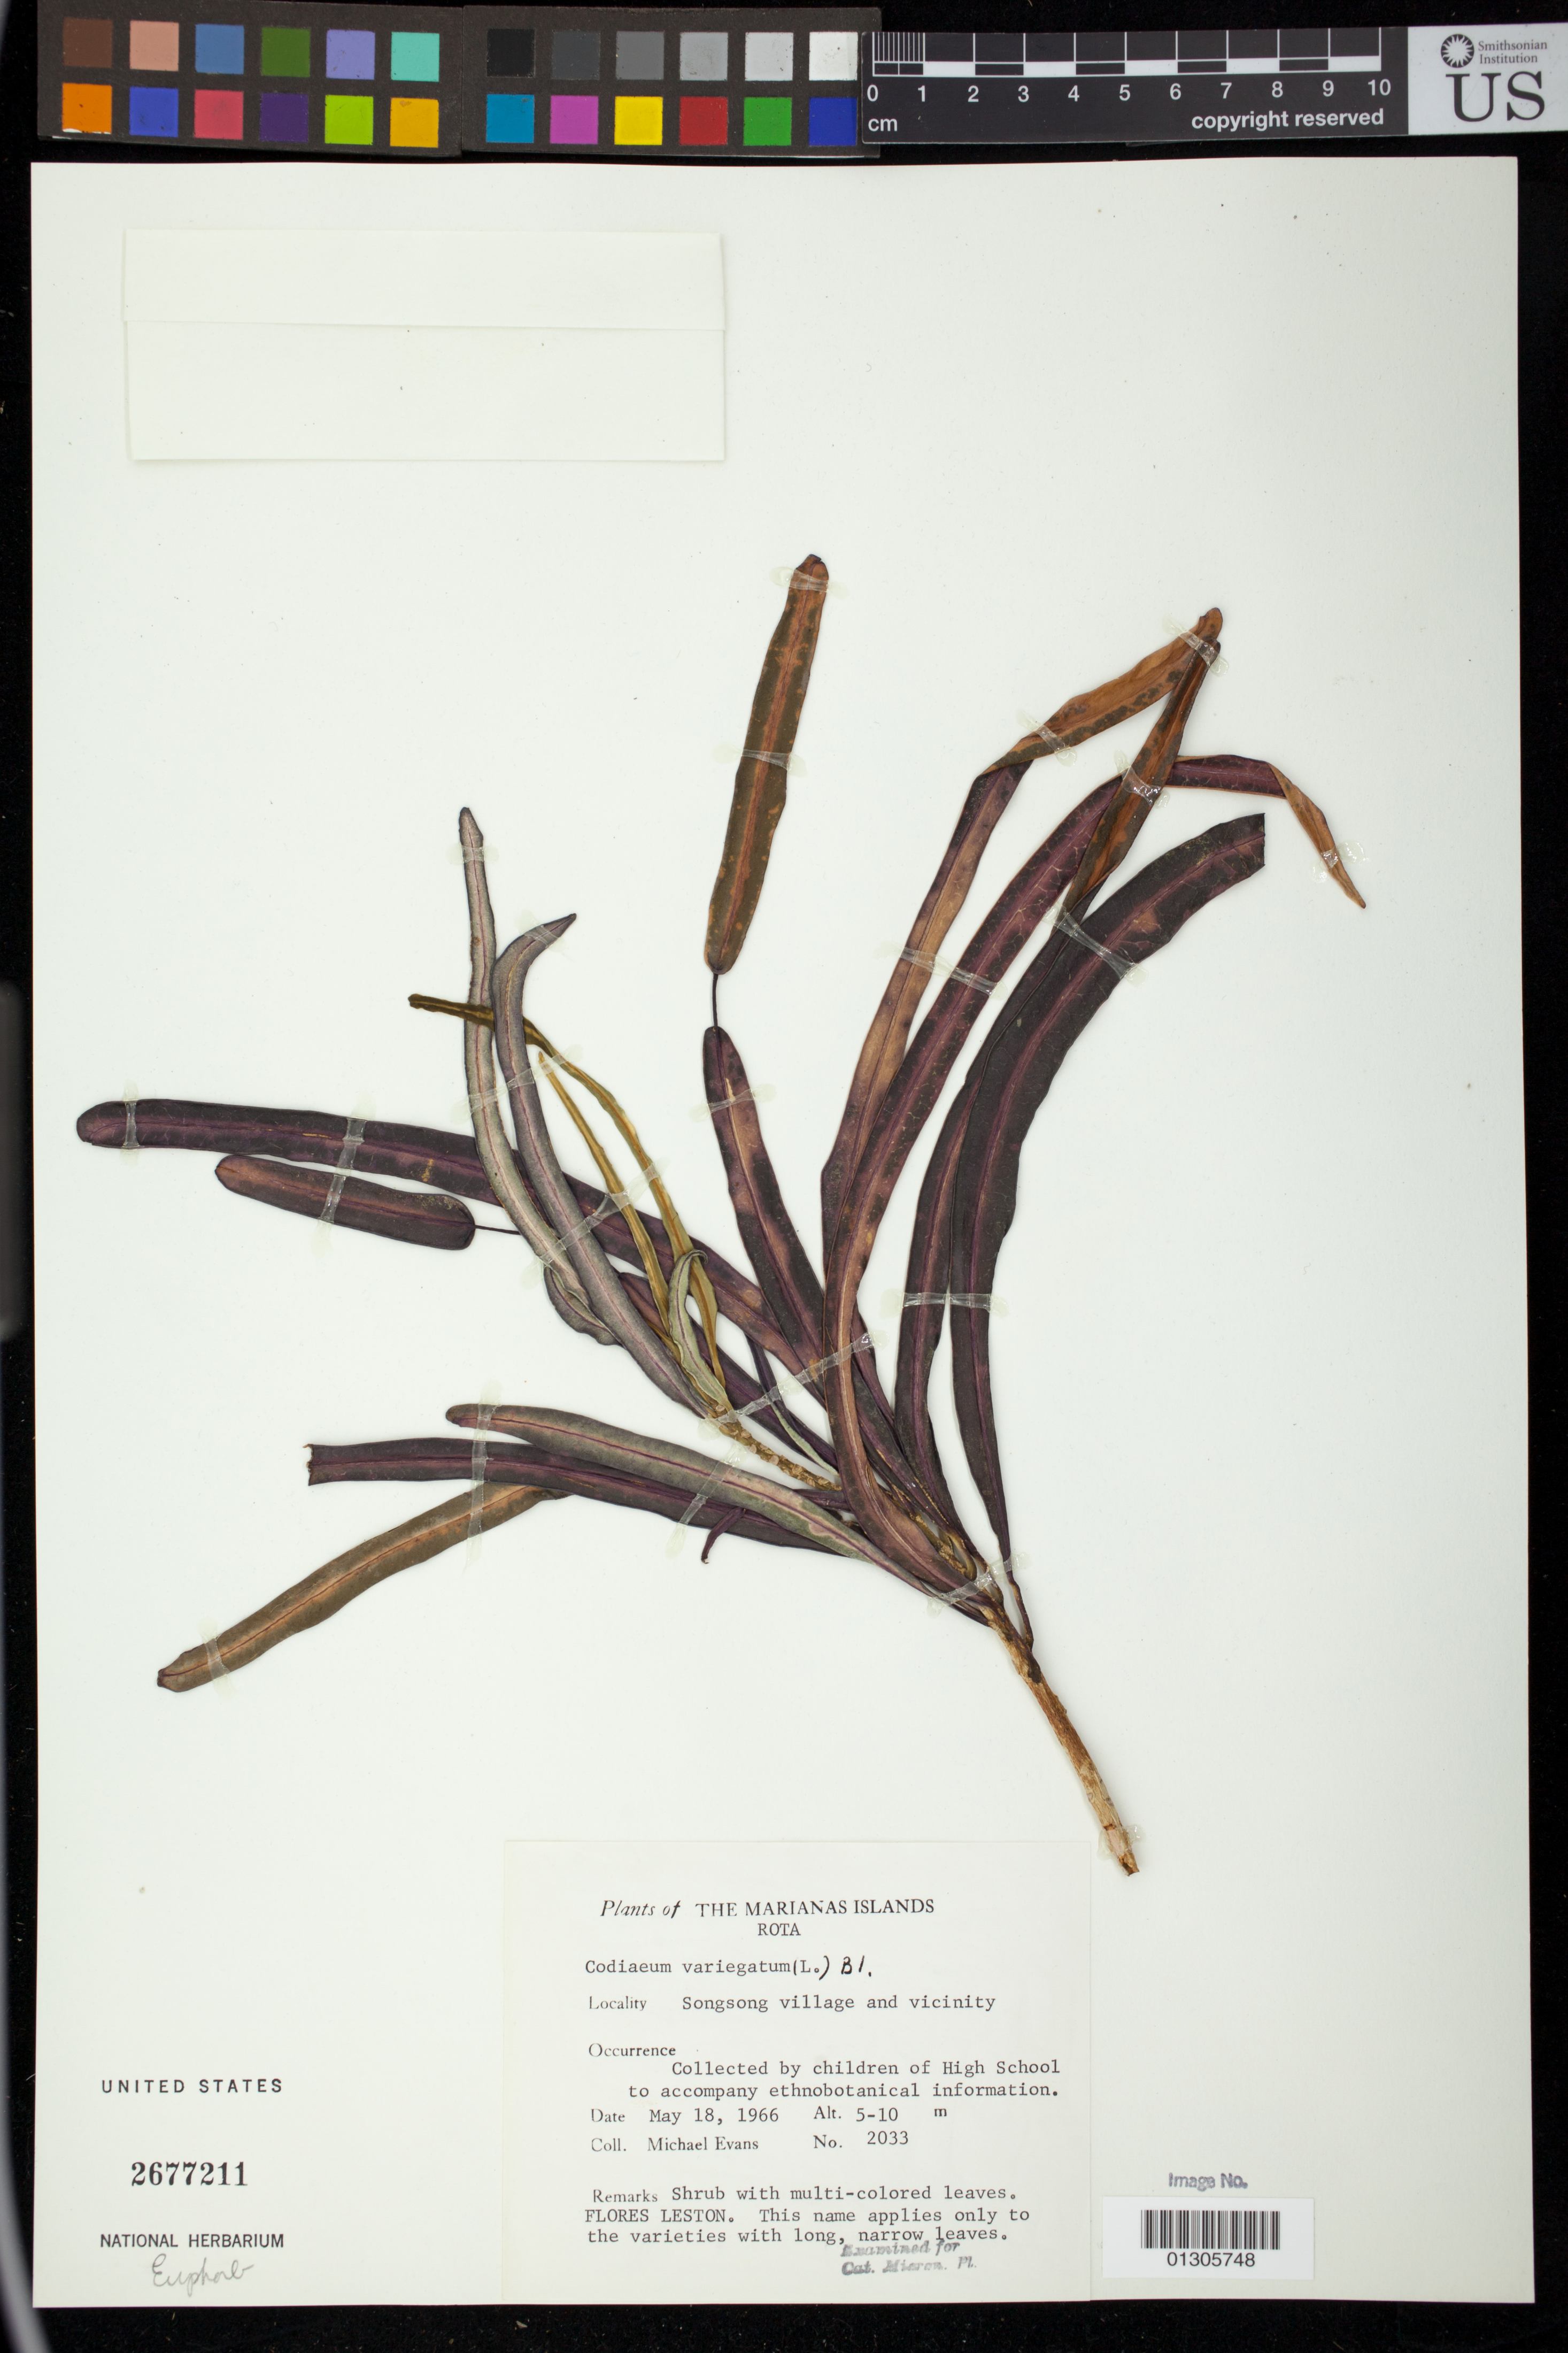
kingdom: Plantae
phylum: Tracheophyta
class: Magnoliopsida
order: Malpighiales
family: Euphorbiaceae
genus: Codiaeum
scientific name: Codiaeum variegatum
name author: (L.) Rumph. ex A. Juss.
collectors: M. Evans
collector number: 2033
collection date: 1966-05-18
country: Northern Mariana Islands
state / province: Rota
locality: Songsong village and vicinity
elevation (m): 5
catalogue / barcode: US 2677211